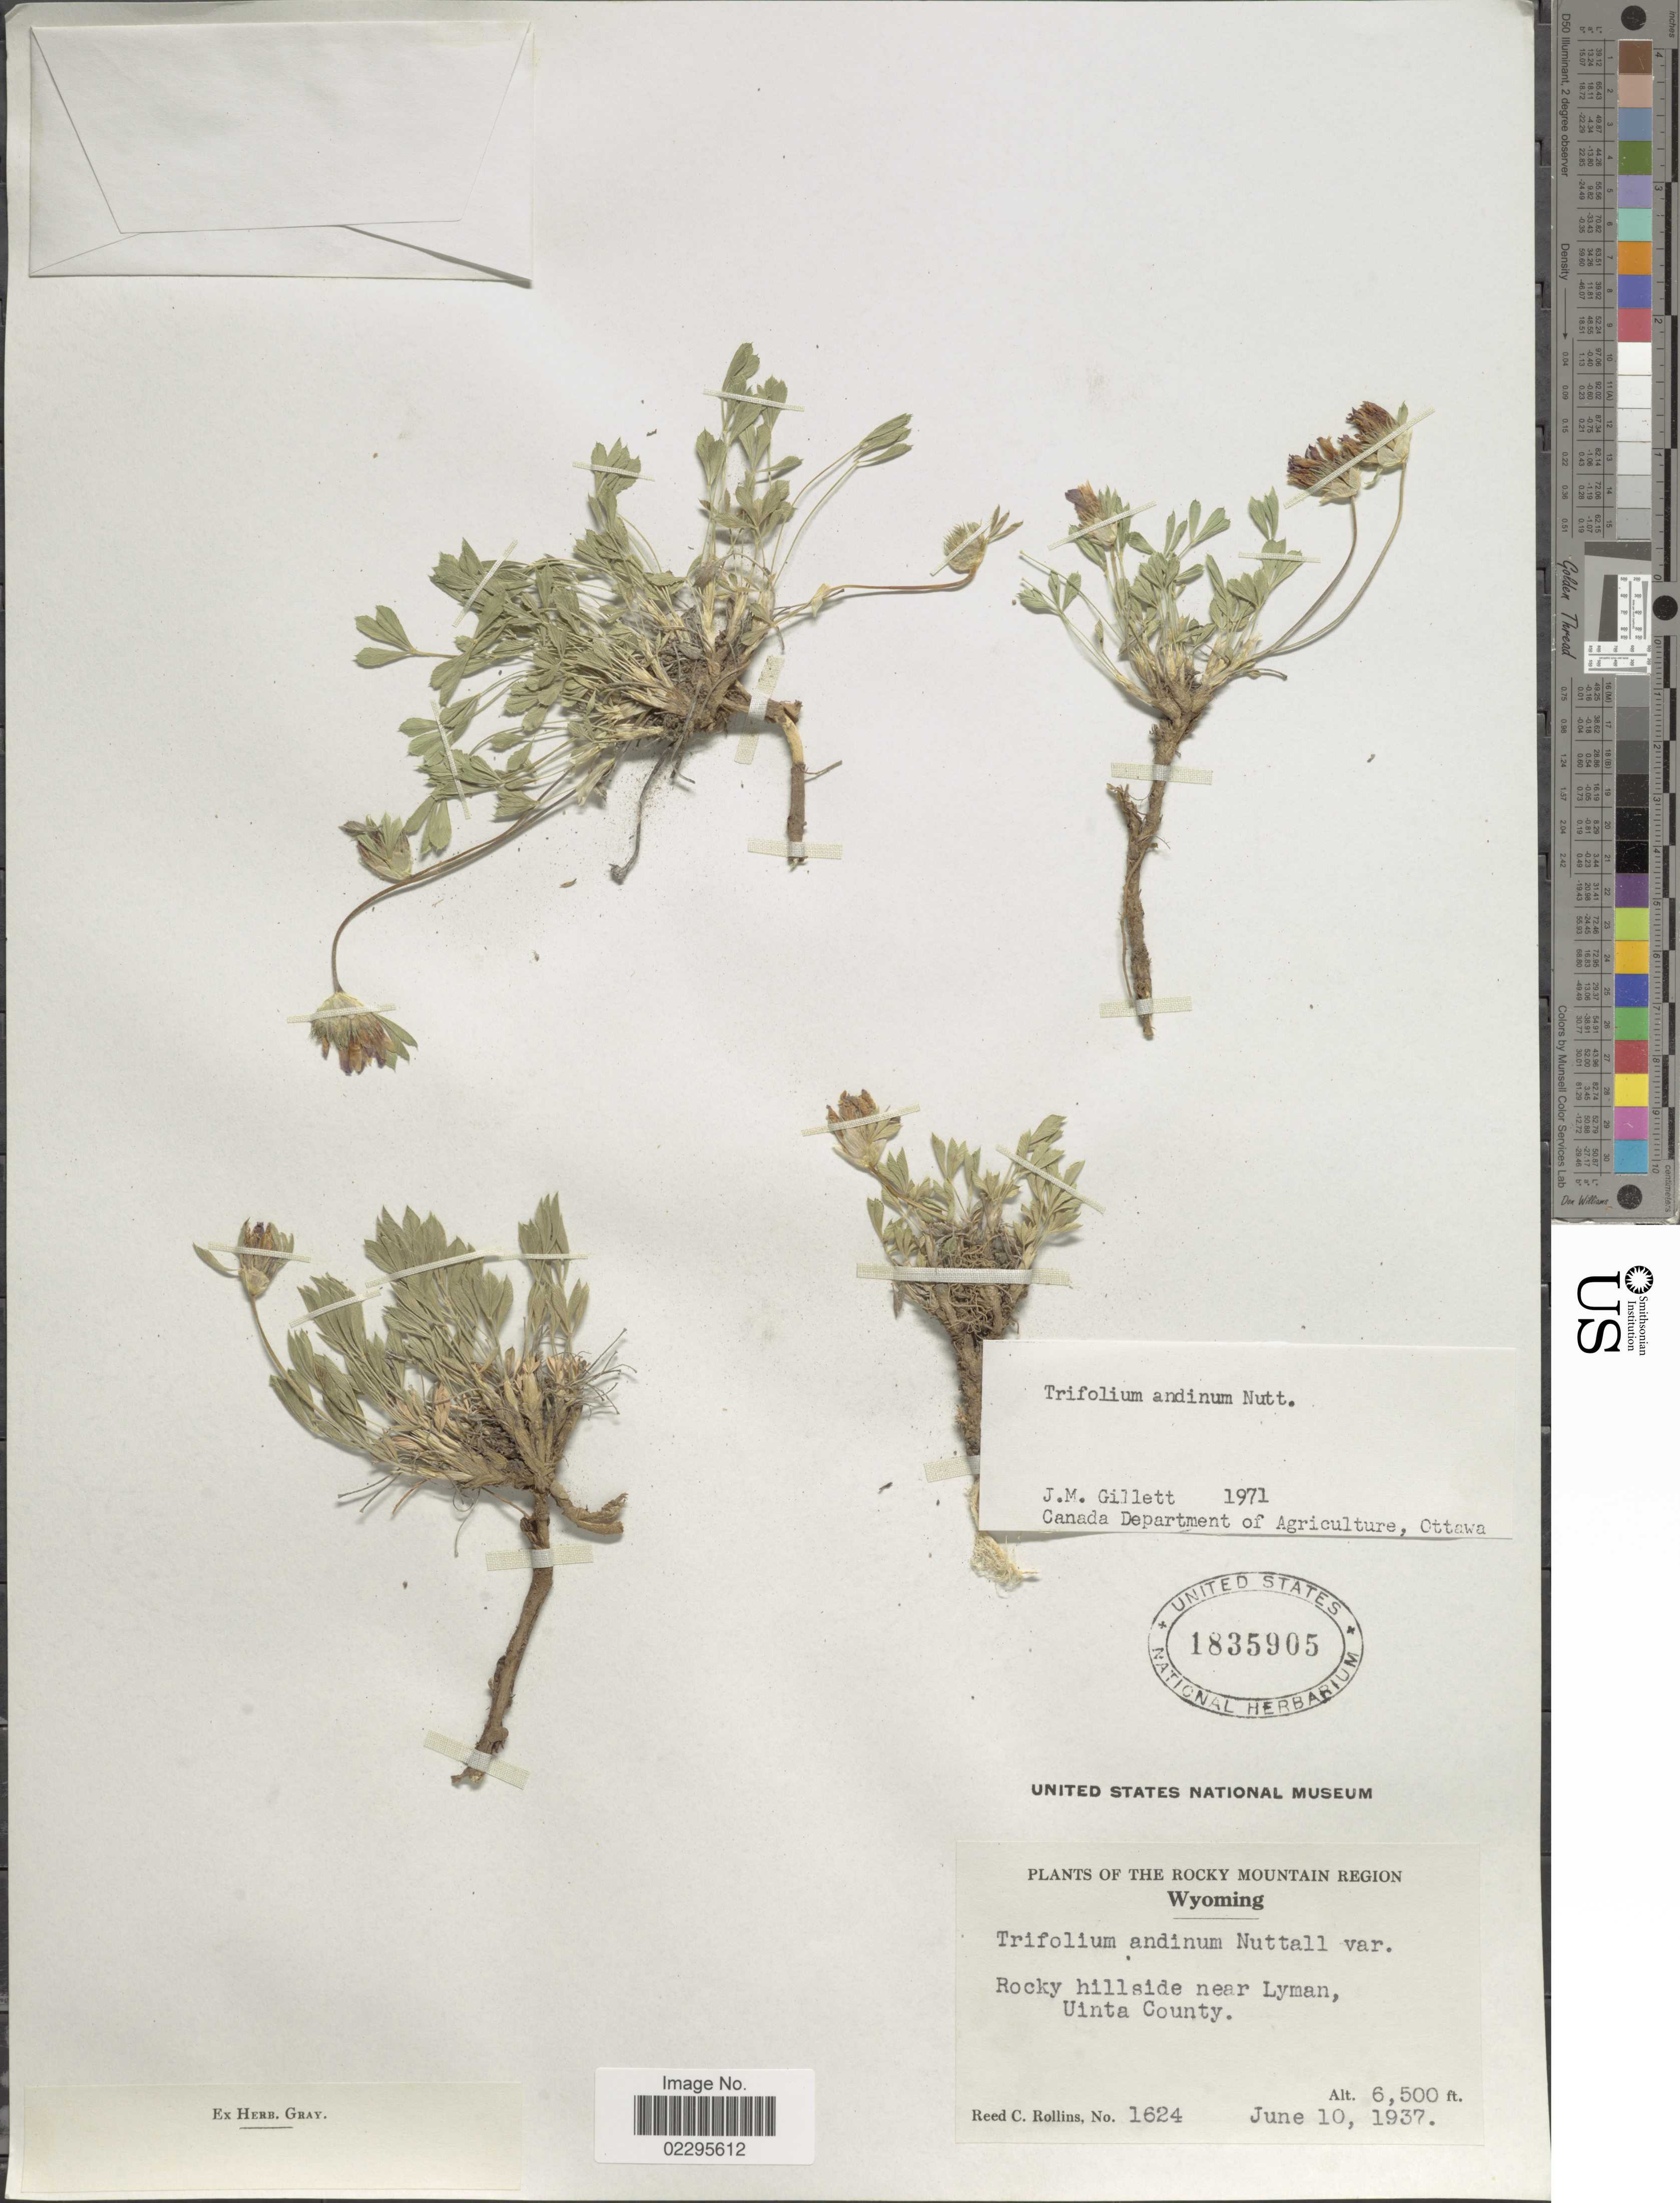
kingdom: Plantae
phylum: Tracheophyta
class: Magnoliopsida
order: Fabales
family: Fabaceae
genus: Trifolium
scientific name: Trifolium andinum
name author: Nutt.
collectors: R. C. Rollins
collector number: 1624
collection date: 1937-06-10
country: United States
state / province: Wyoming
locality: Rocky Mountain Region. near Lyman, Uinta County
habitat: rocky hillside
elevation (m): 1981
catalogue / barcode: US 1835905